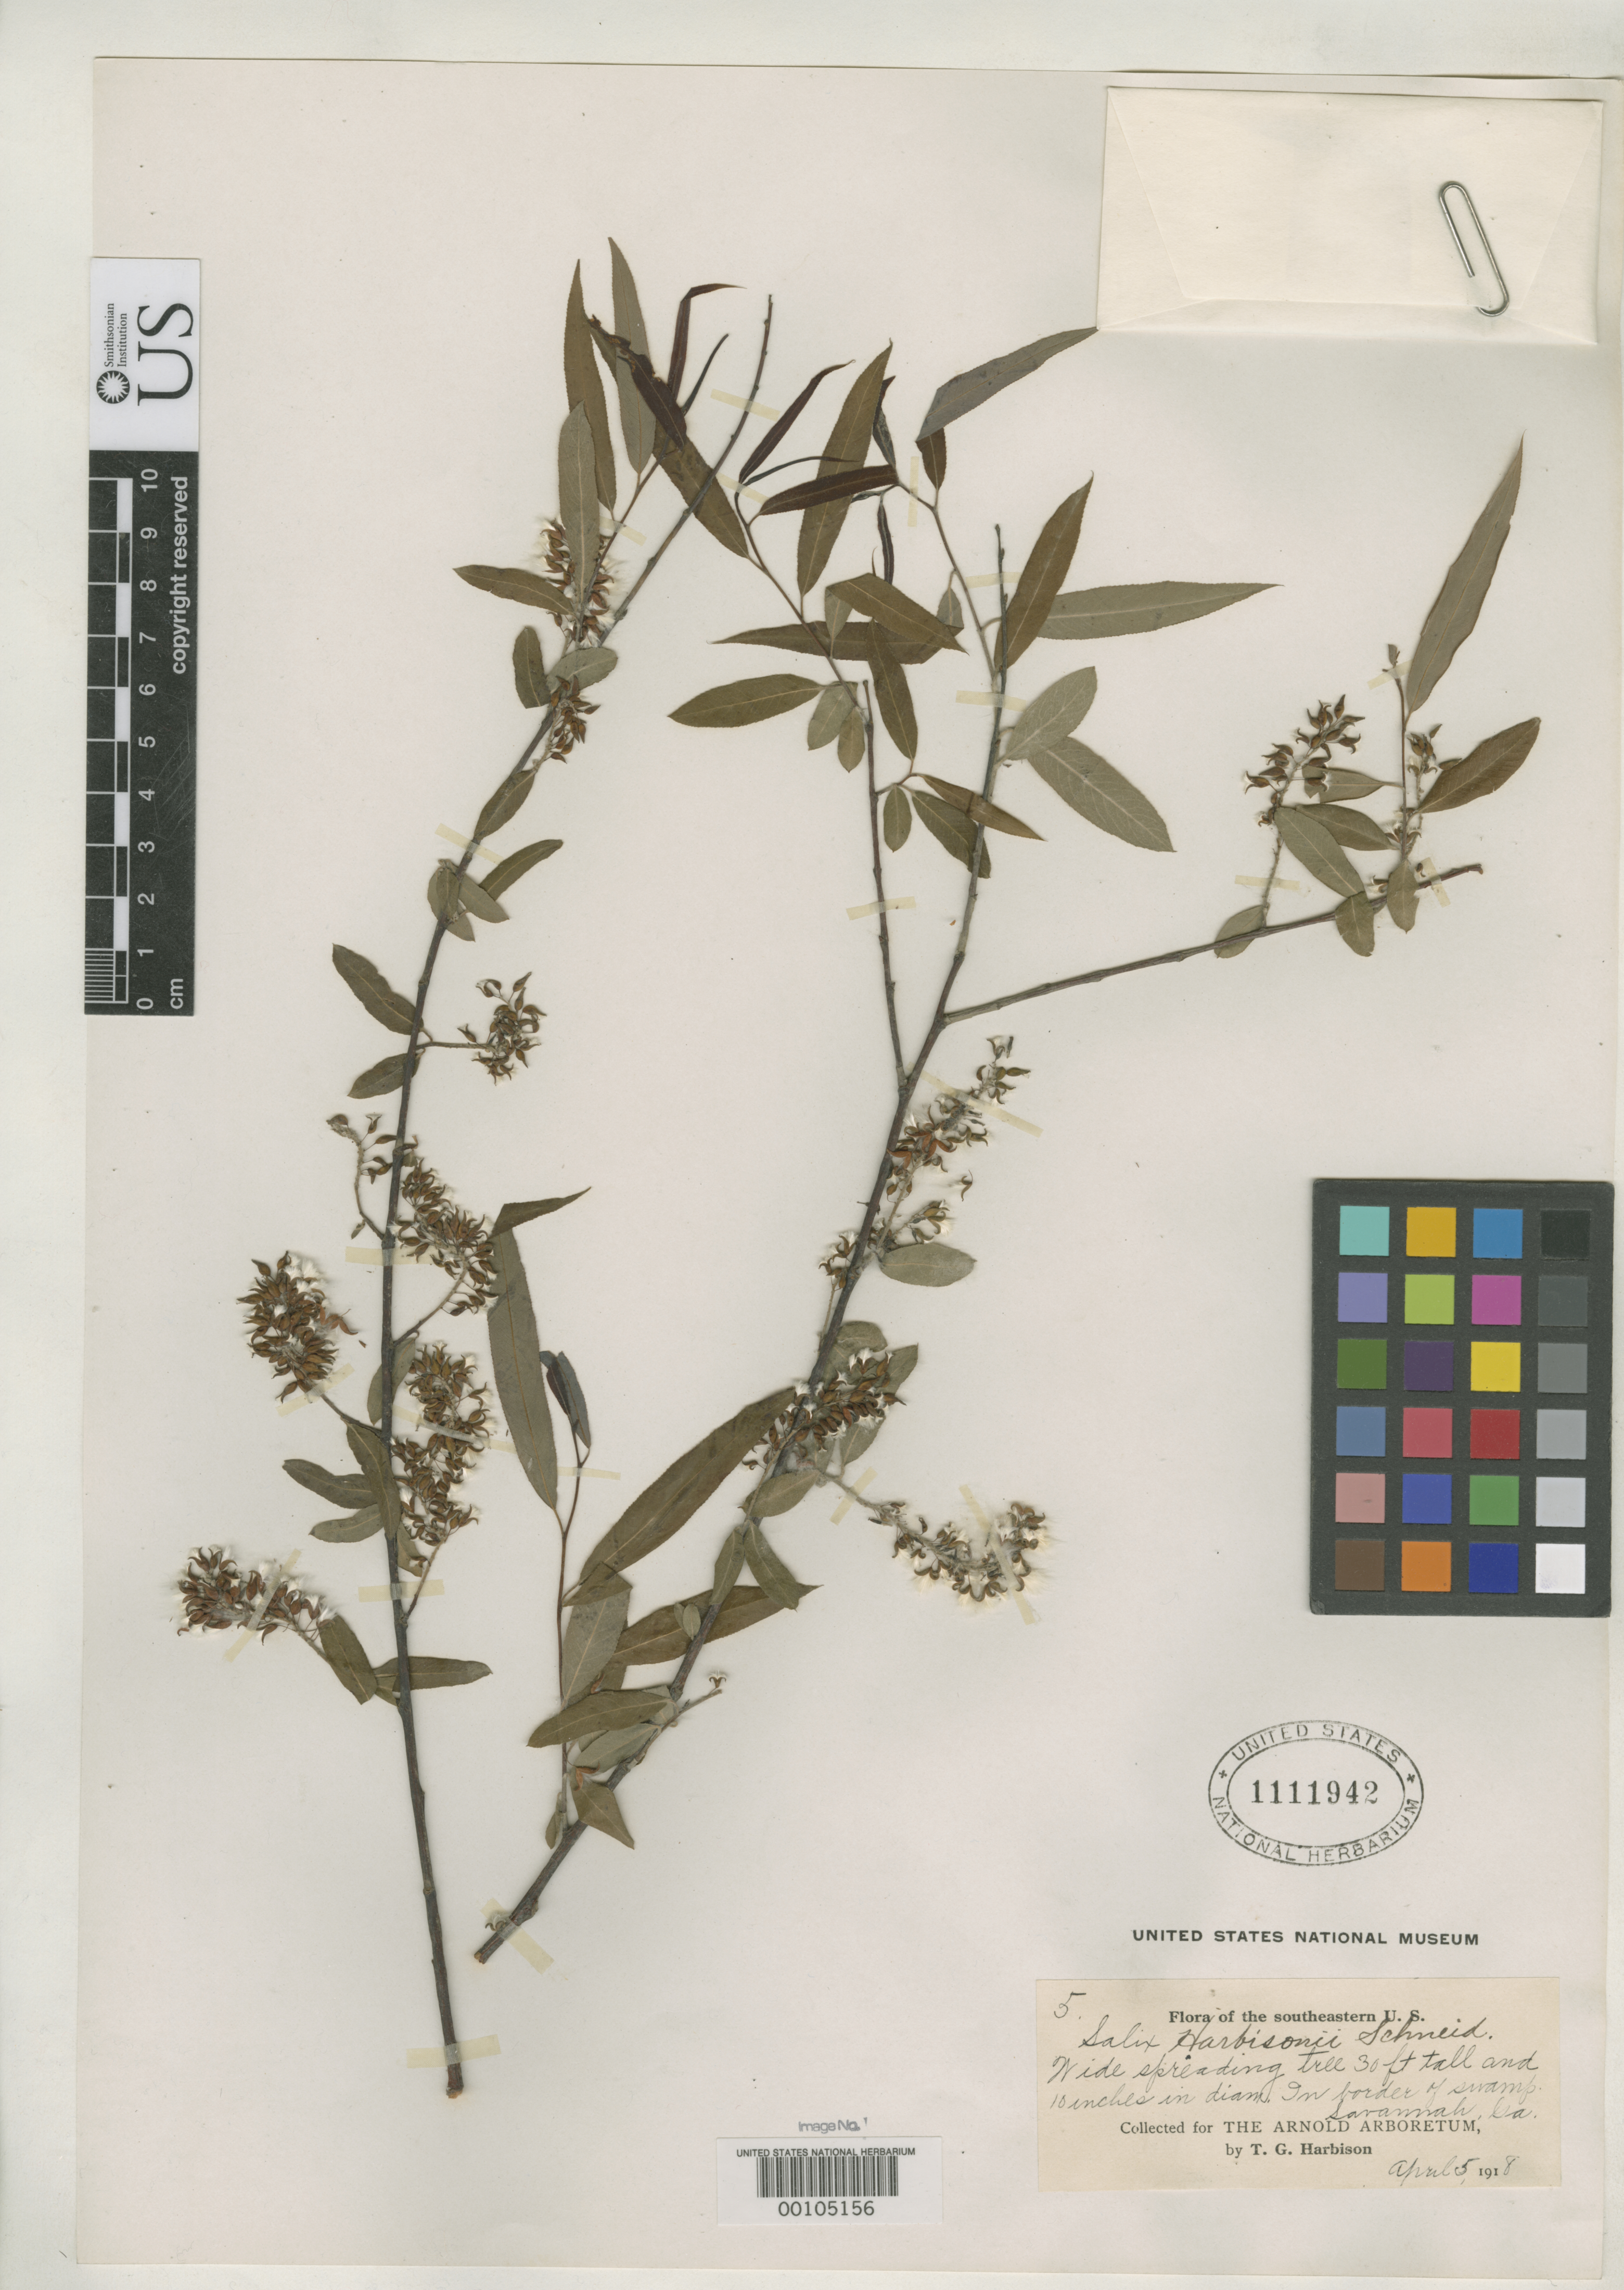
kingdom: Plantae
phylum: Tracheophyta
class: Magnoliopsida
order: Malpighiales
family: Salicaceae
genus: Salix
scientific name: Salix harbisonii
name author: C.K. Schneid.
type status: Isotype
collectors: T. Harbison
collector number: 5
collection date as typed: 05 Apr 1918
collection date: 1918-04-05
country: United States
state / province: Georgia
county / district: Chatham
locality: Savannah.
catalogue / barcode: US 1111942